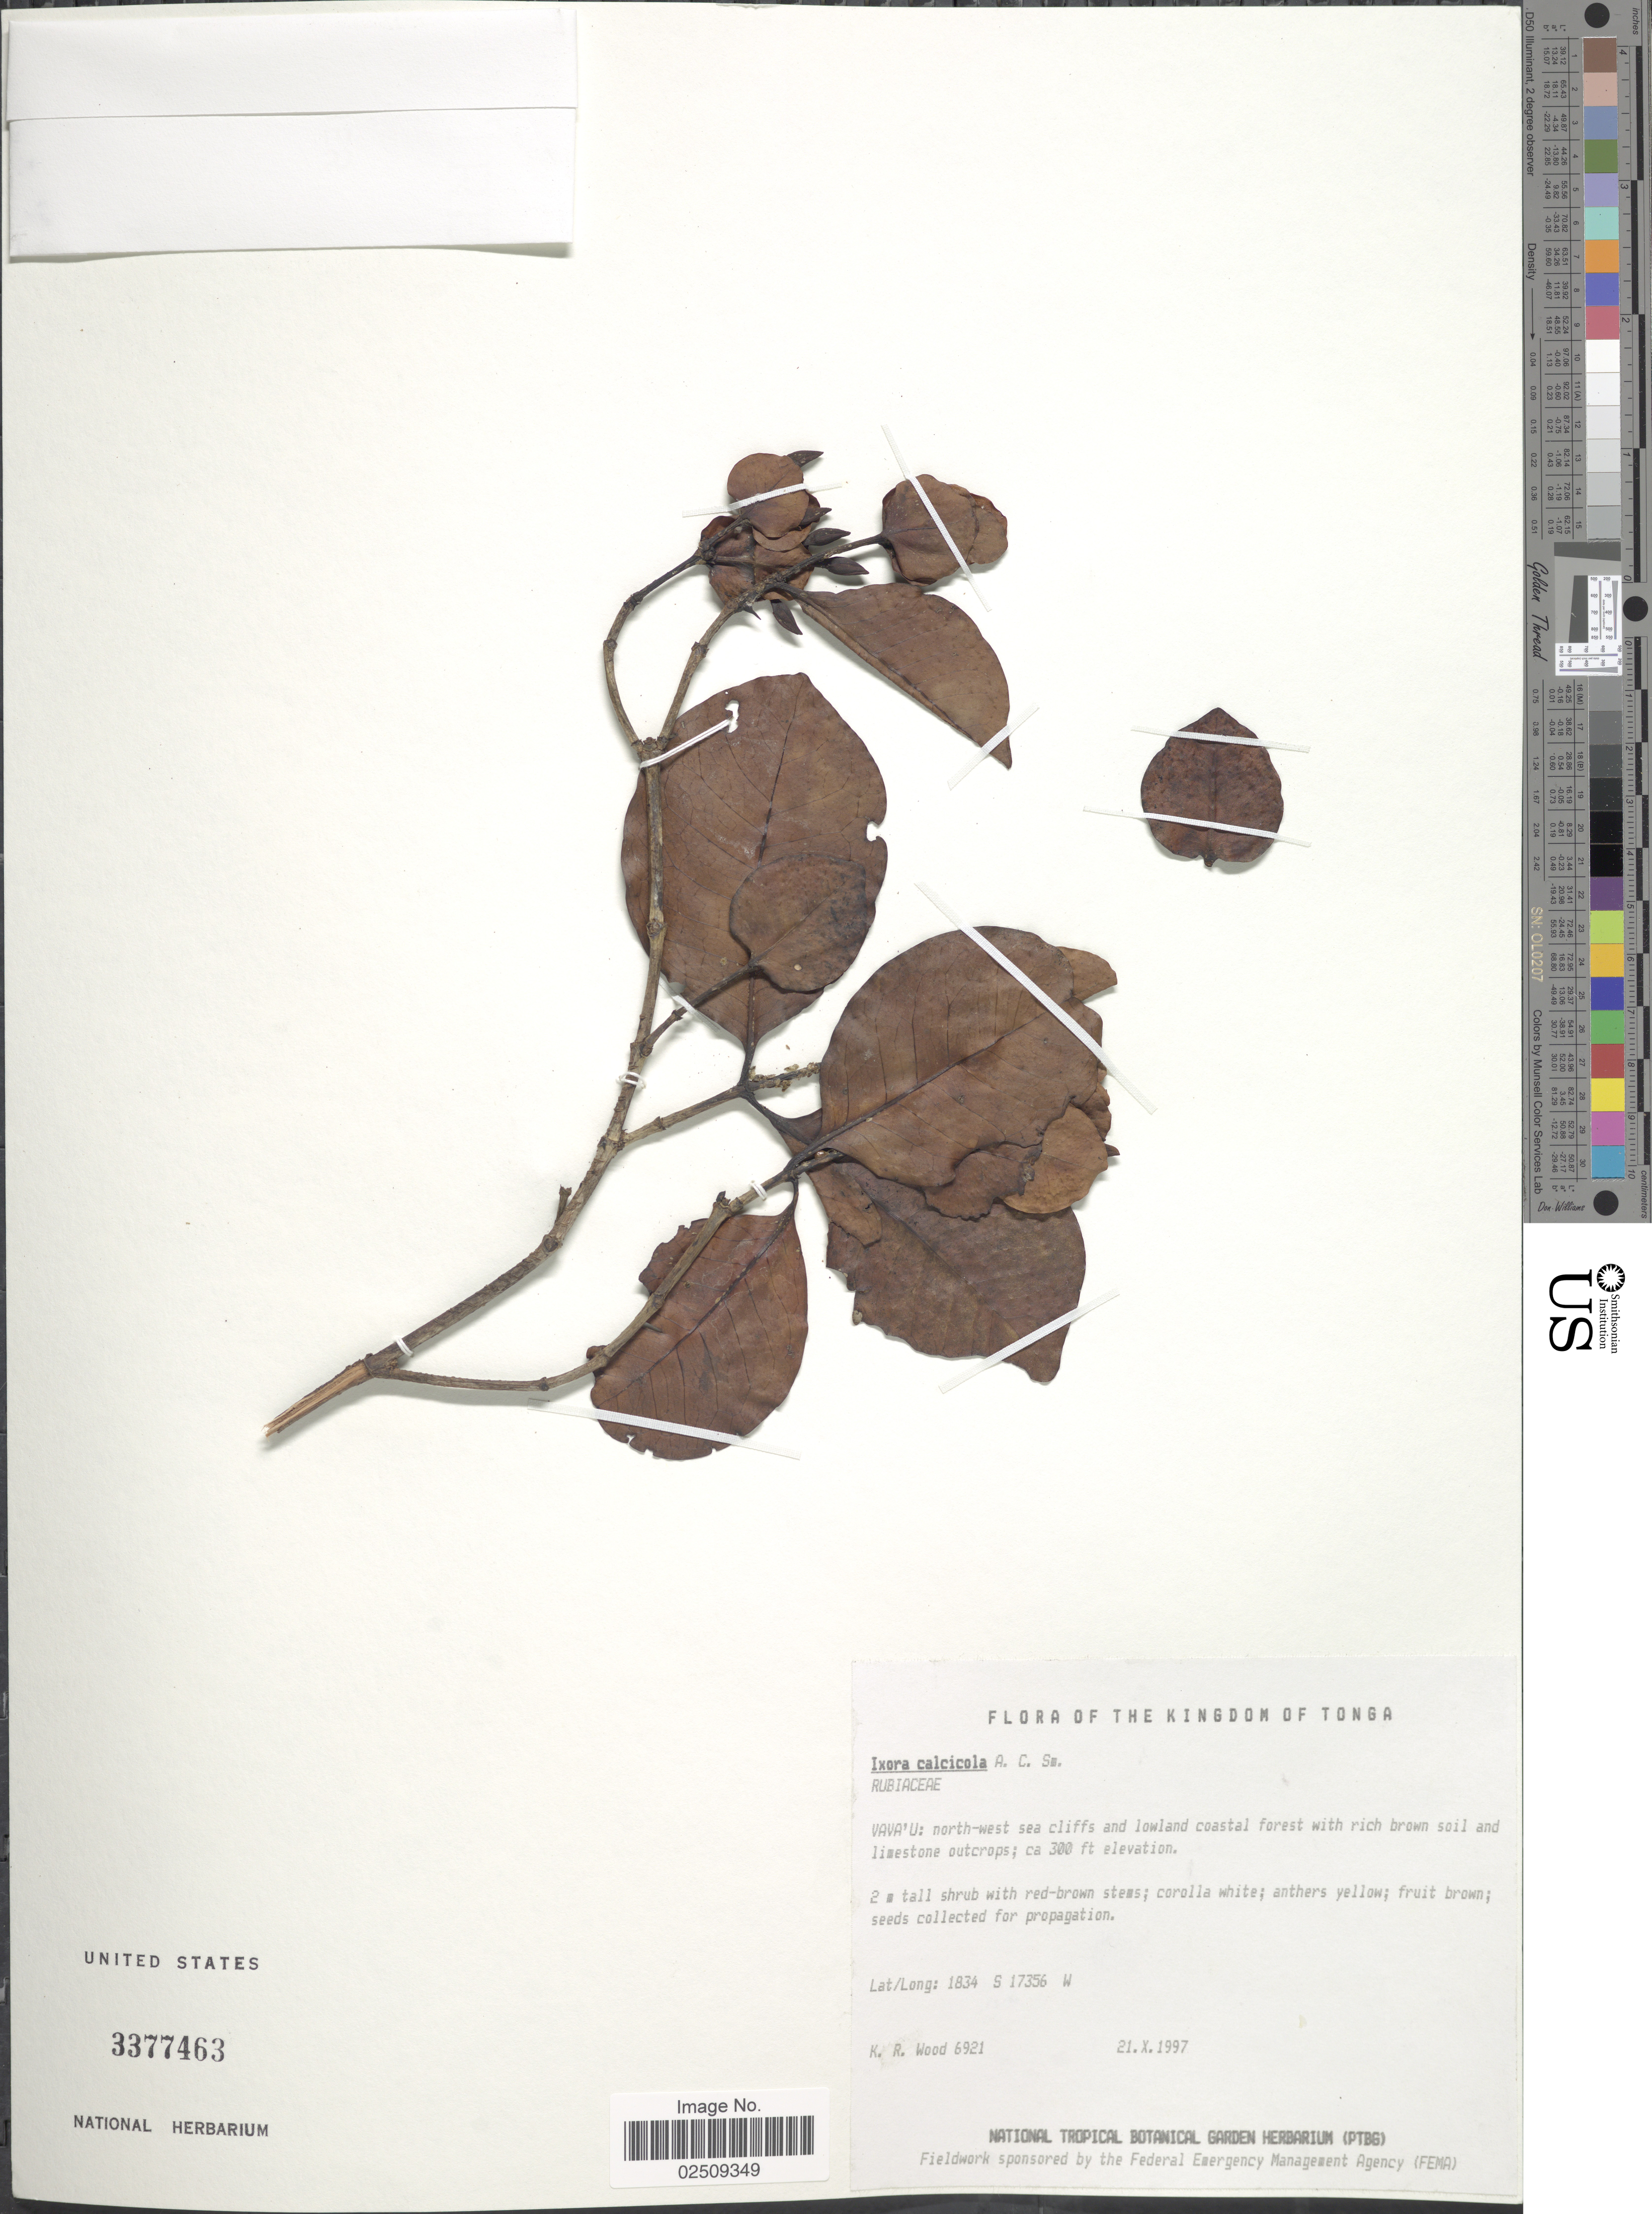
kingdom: Plantae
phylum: Tracheophyta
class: Magnoliopsida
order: Gentianales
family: Rubiaceae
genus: Ixora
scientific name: Ixora calcicola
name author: A.C. Sm.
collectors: K. R. Wood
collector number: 6921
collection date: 1997-10-21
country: Tonga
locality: Kingdom of Tonga. Vava'U: north-west sea cliffs and lowland coastal forest with rich brown soil and limestone outcrops.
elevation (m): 91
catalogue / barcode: US 3377463